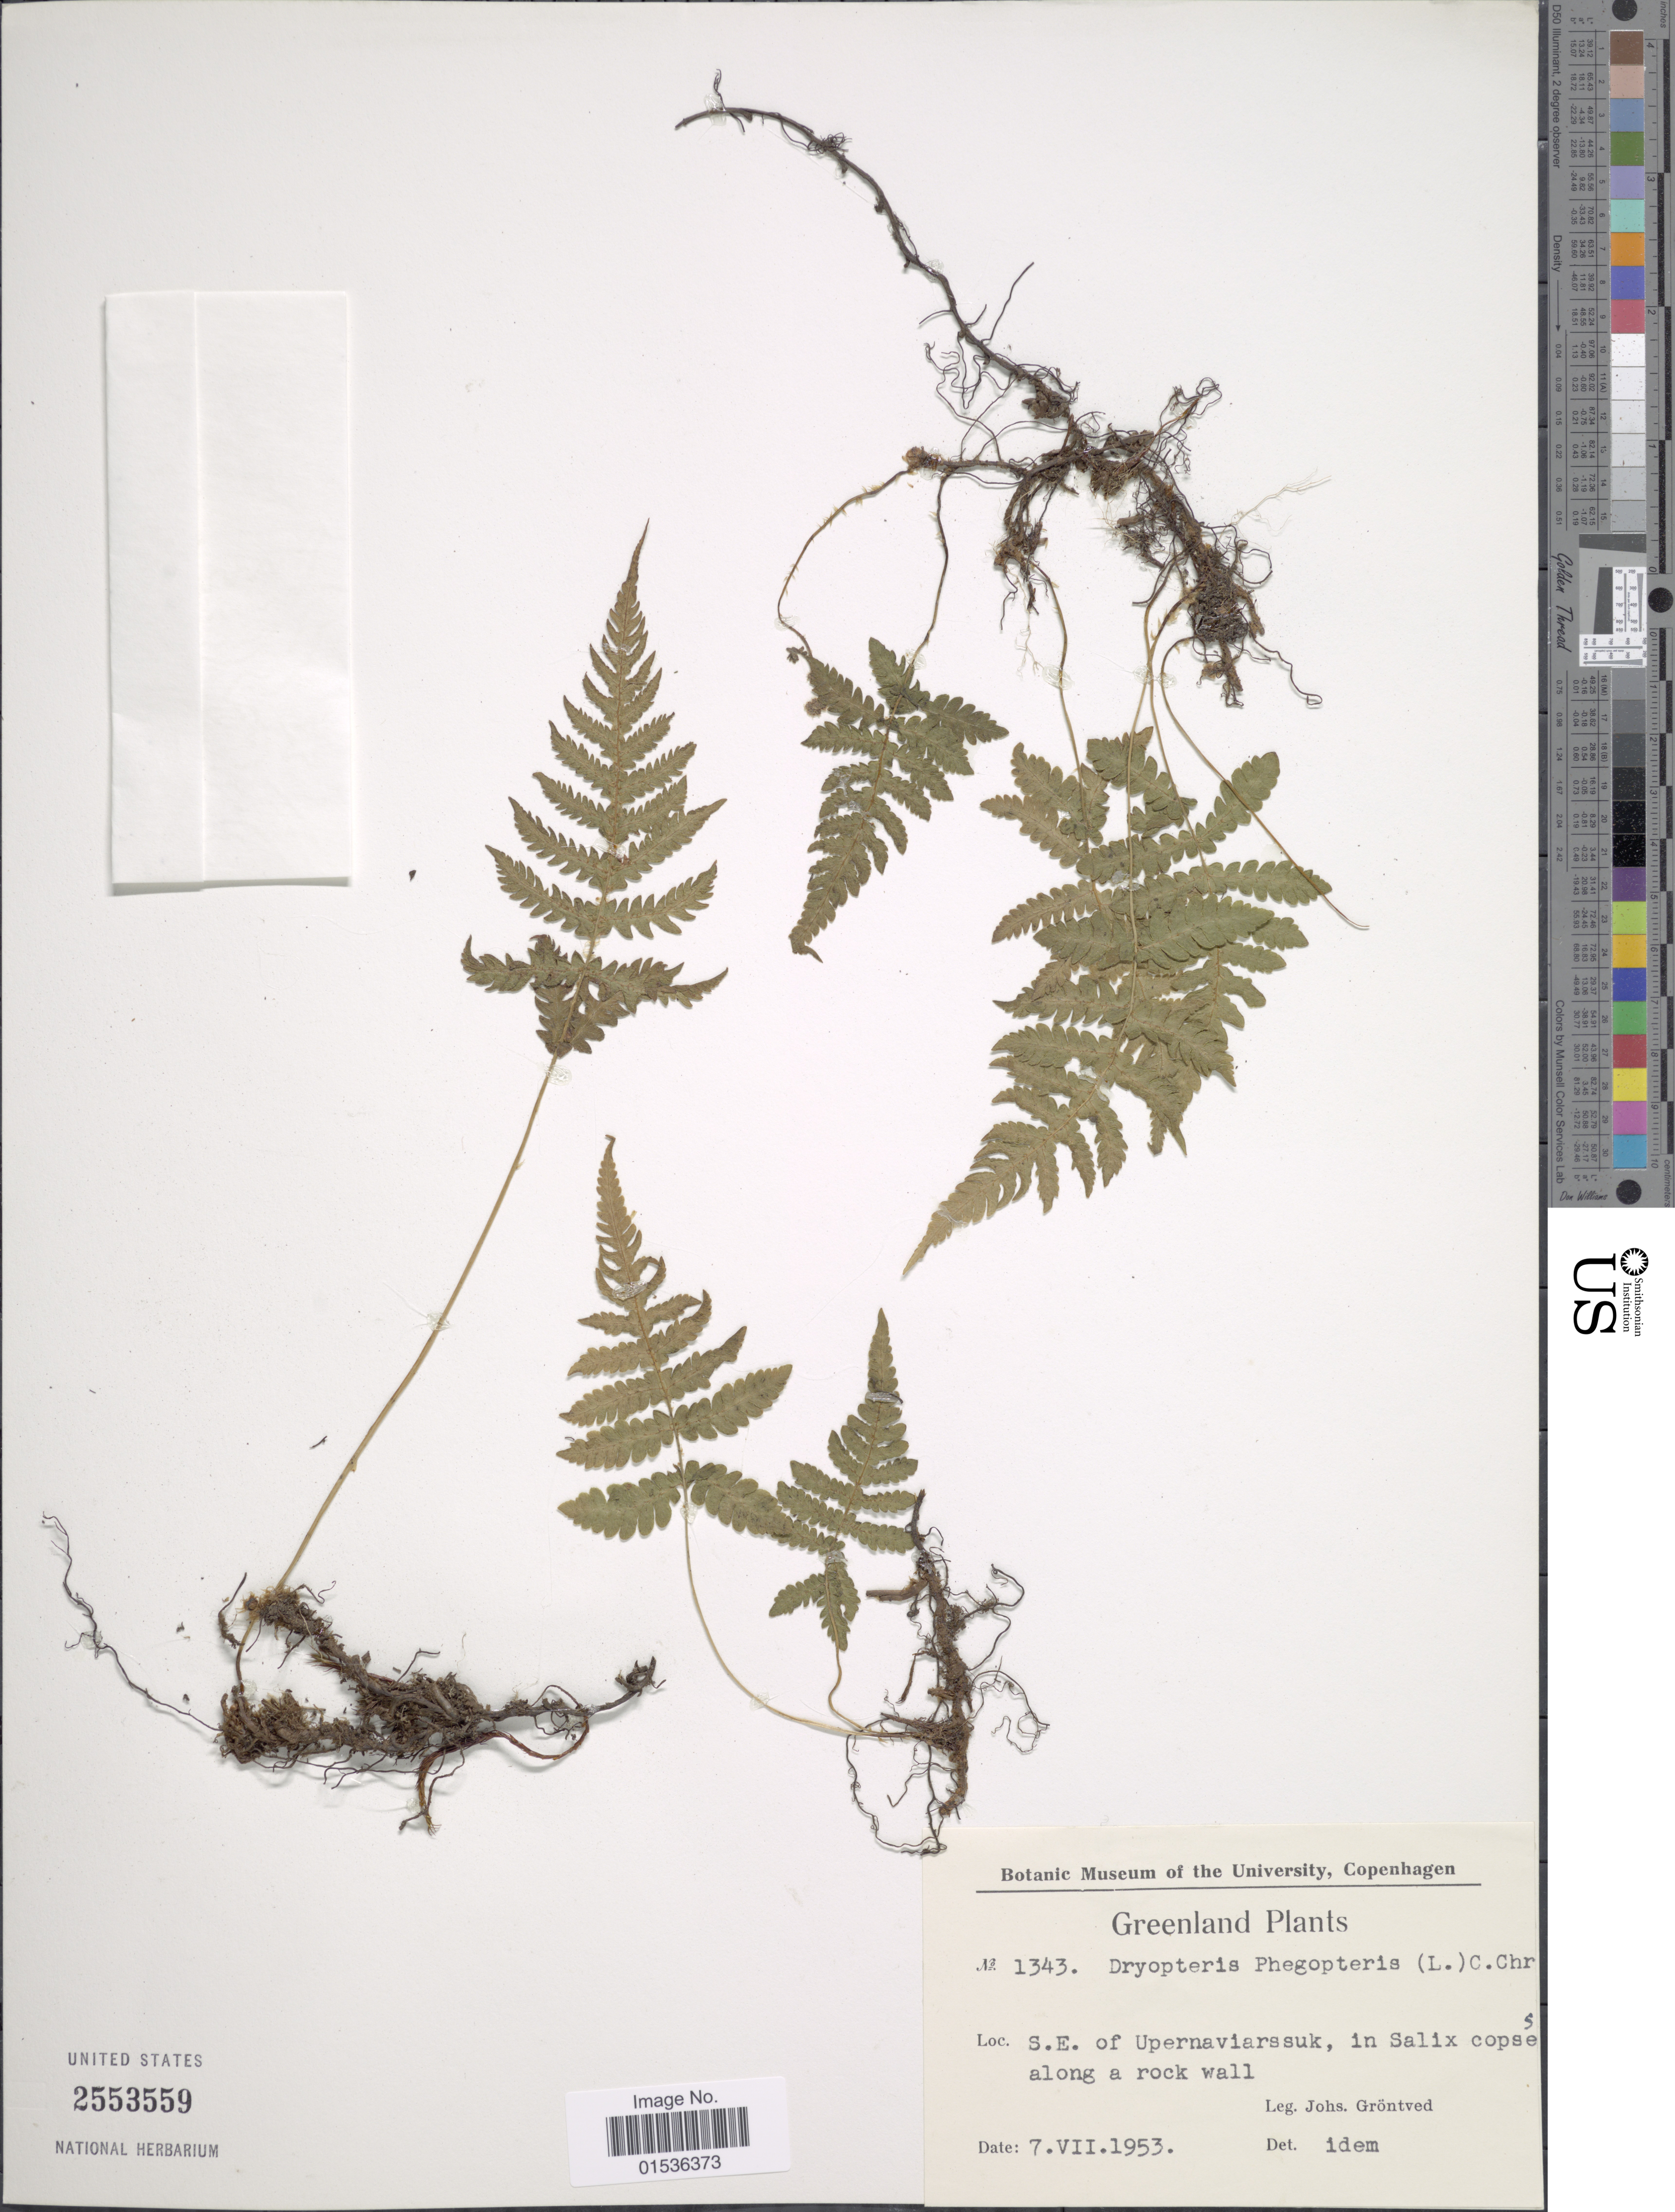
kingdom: Plantae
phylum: Tracheophyta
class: Polypodiopsida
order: Polypodiales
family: Thelypteridaceae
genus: Phegopteris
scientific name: Phegopteris connectilis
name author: (Michx.) Watt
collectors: J. Gröntved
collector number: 1343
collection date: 1953-07-07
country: Greenland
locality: Greenland. S.E. of Upernaviarssuk, in Salix copsse along a rock wall.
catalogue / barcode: US 2553559